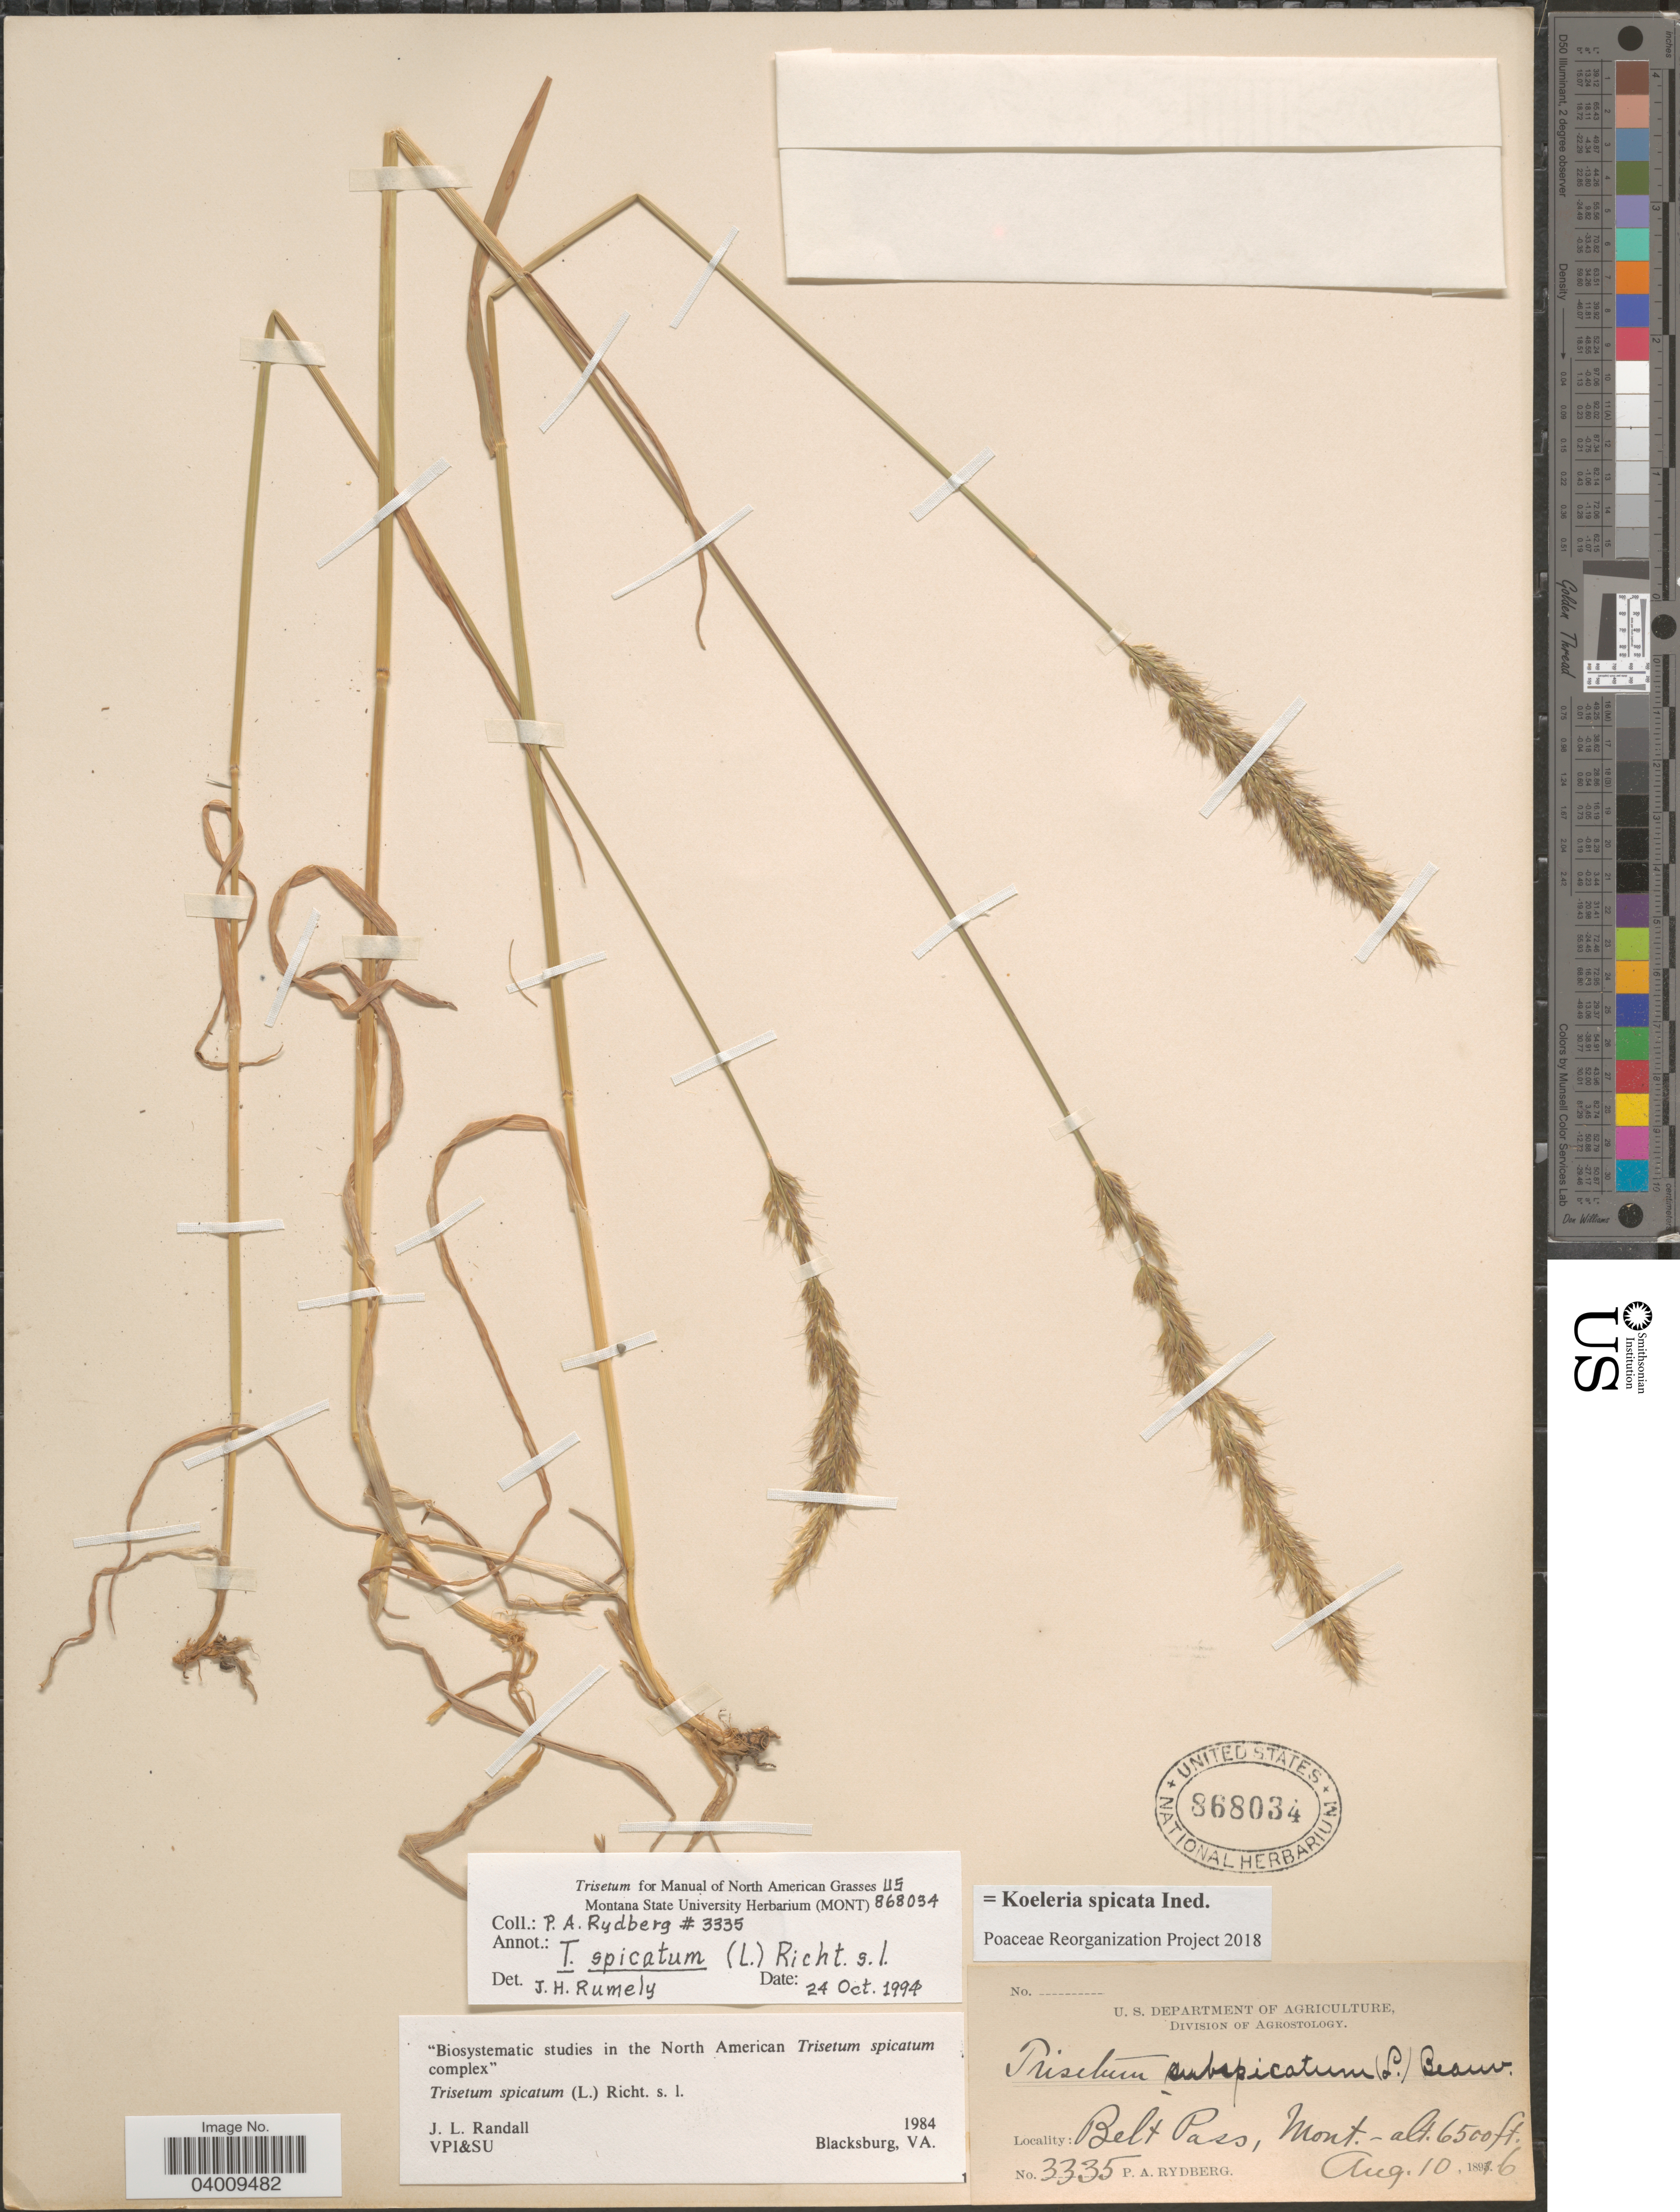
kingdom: Plantae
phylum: Tracheophyta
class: Liliopsida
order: Poales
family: Poaceae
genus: Koeleria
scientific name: Koeleria spicata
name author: (L.) Barberá et al.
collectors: P. A. Rydberg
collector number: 3335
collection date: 1896-08-10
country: United States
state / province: Montana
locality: Belt Pass.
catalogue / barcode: US 868034